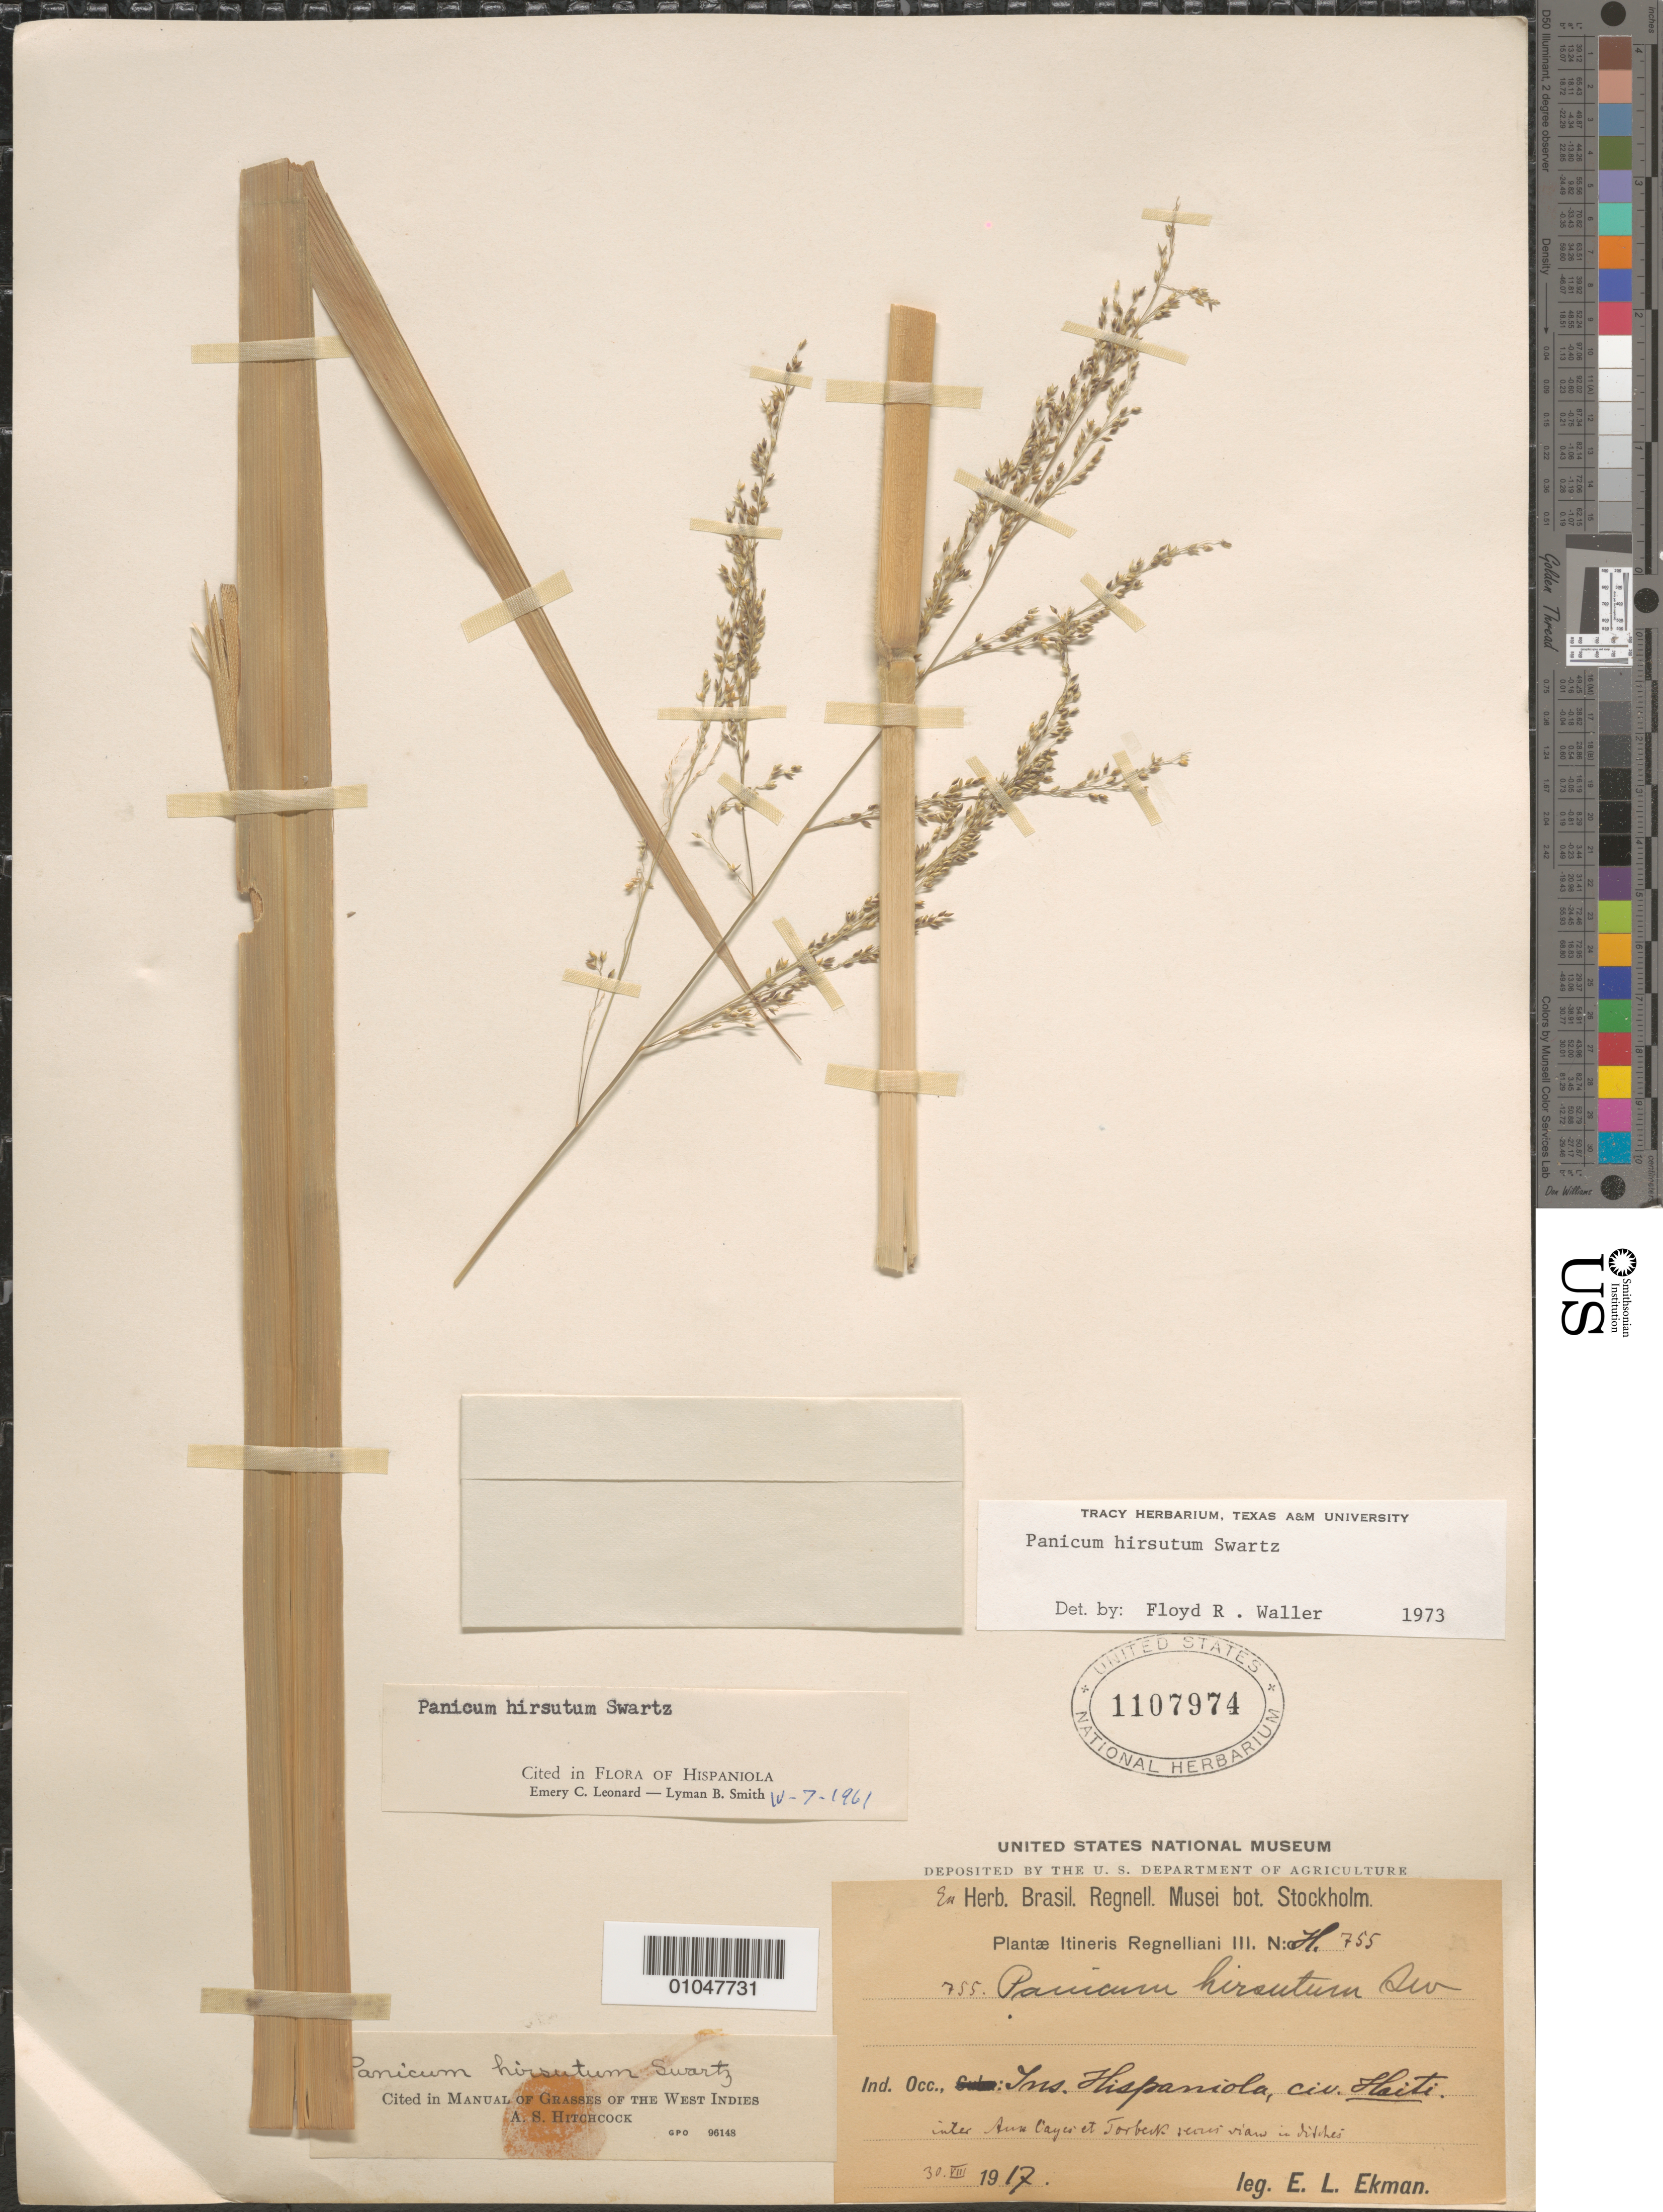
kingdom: Plantae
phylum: Tracheophyta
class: Liliopsida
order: Poales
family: Poaceae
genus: Panicum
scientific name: Panicum hirsutum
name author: Sw.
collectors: E. L. Ekman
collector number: H 755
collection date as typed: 30 Aug 1917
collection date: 1917-08-30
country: Haiti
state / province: Sud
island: Hispaniola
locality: Inter Aux Cayes et Torbeck secus viam in ditches.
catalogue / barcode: US 1107974